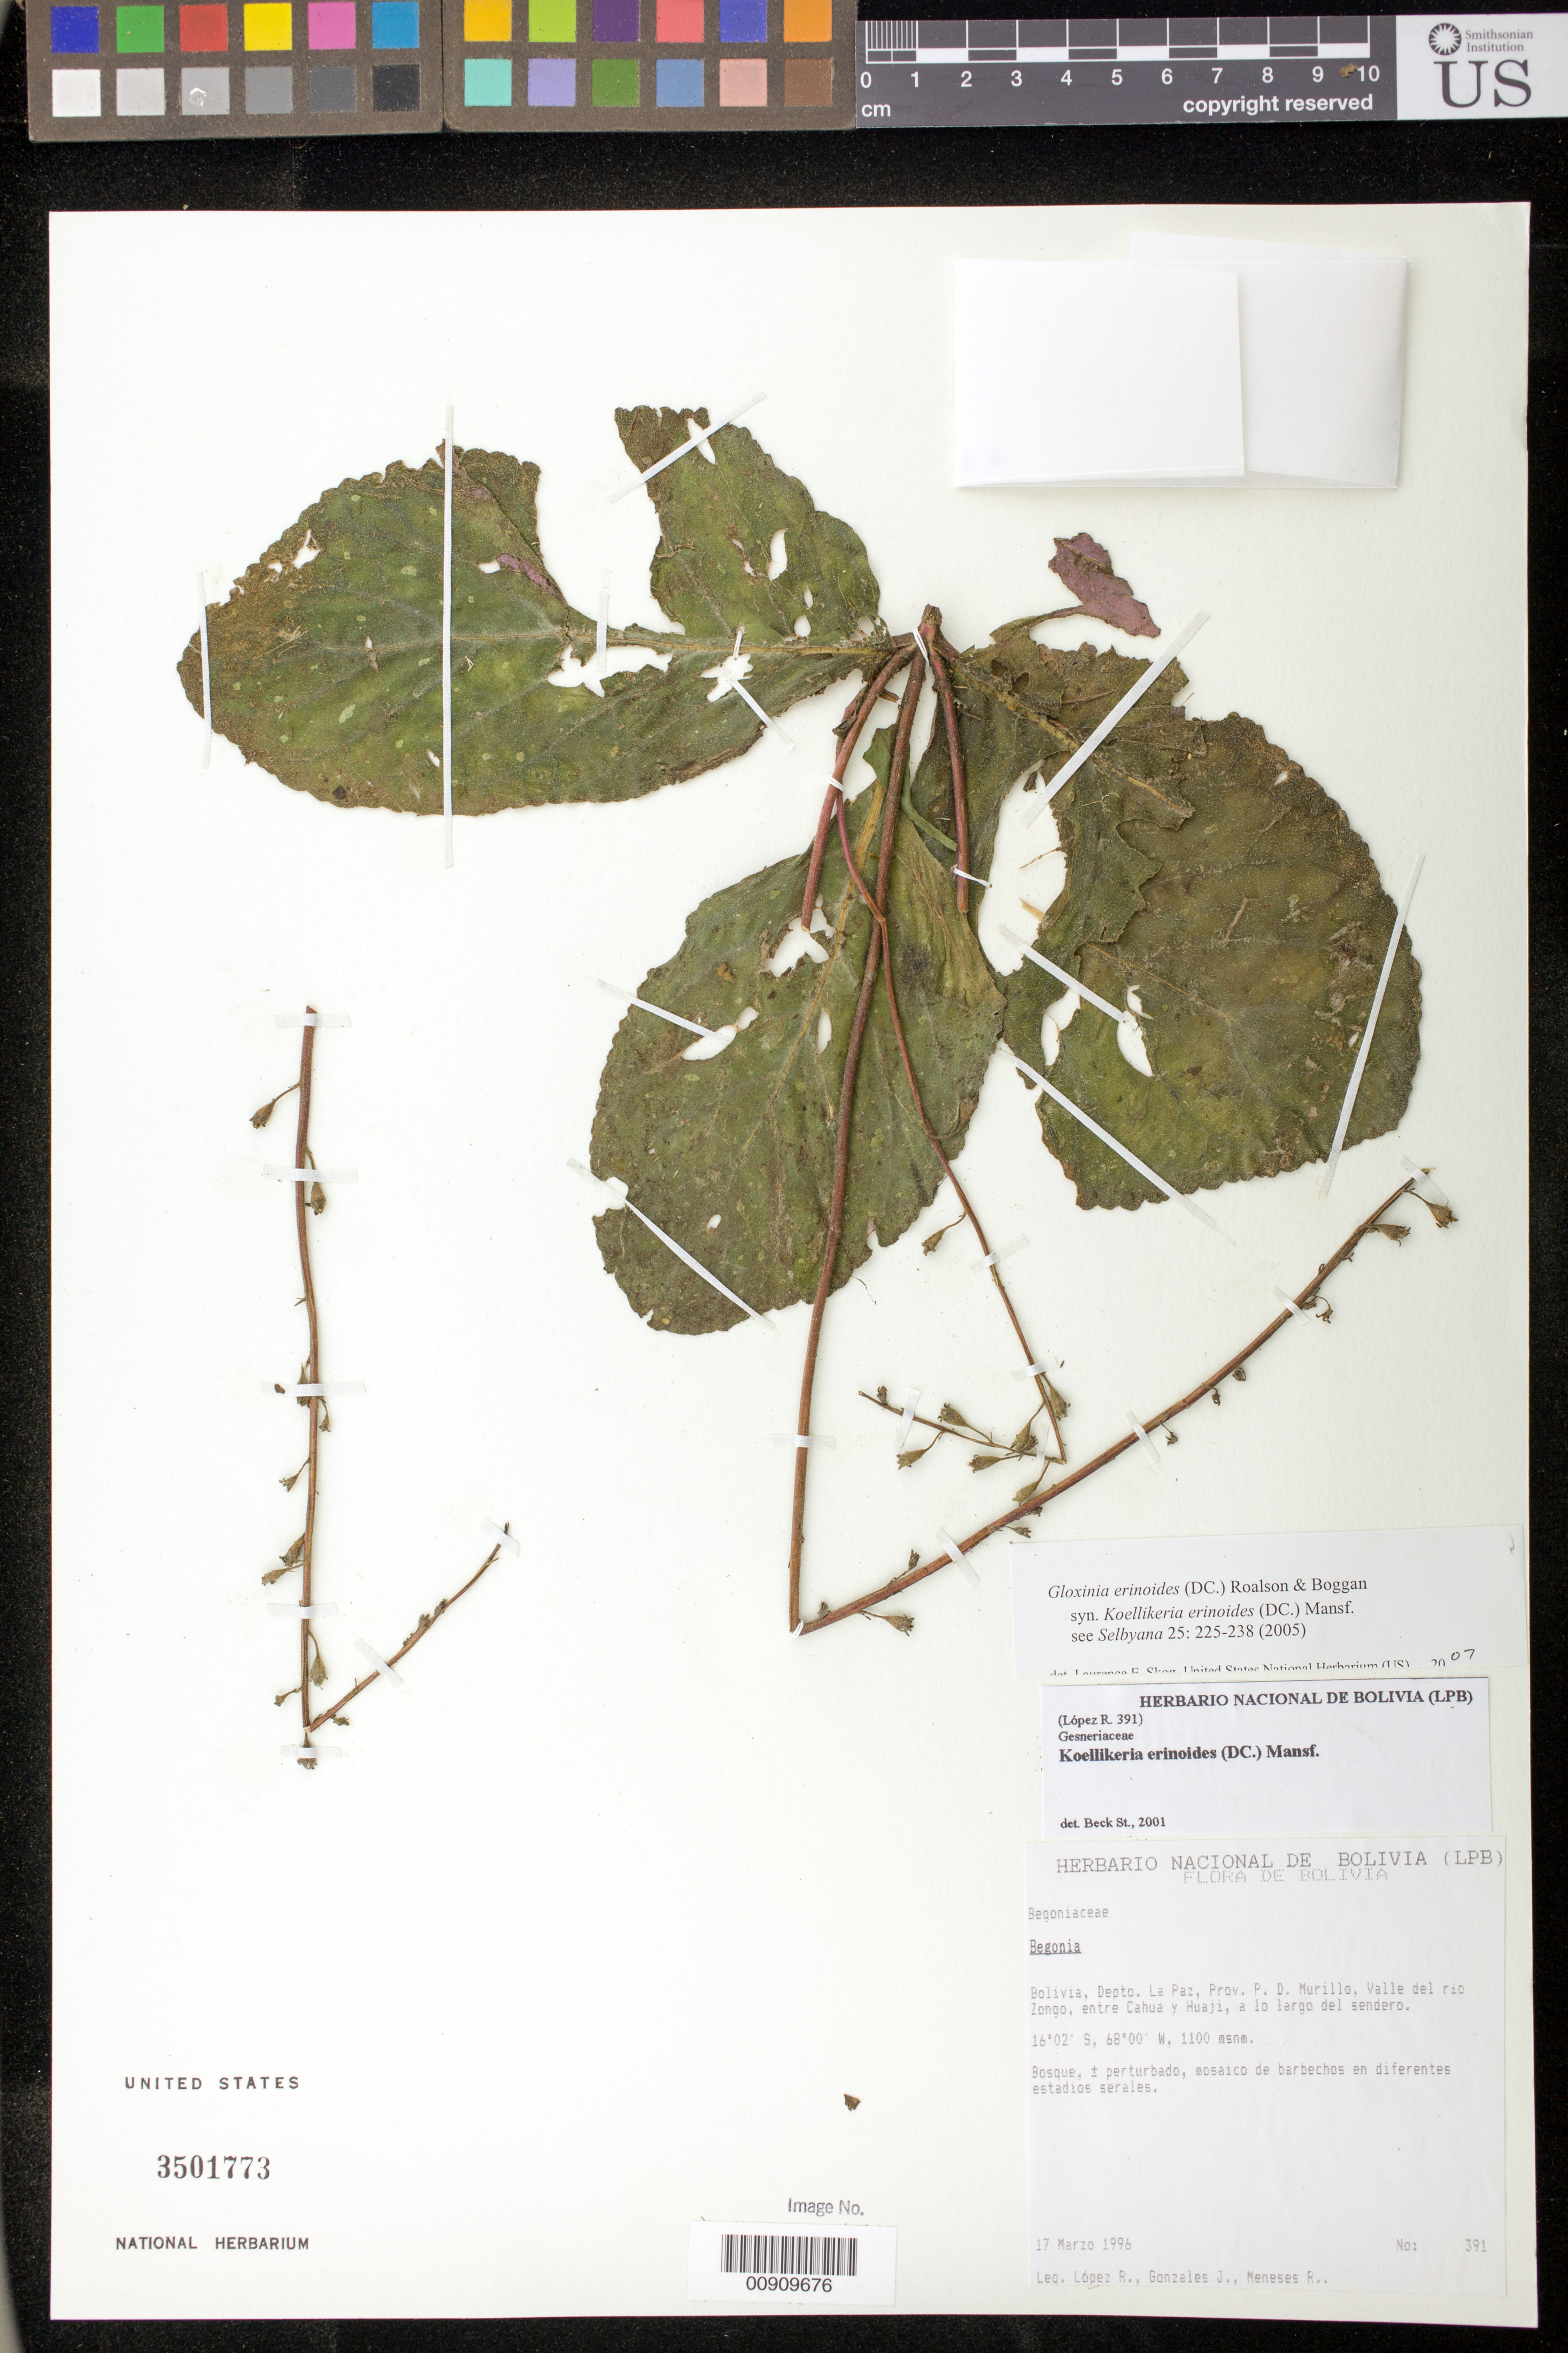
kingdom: Plantae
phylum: Tracheophyta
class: Magnoliopsida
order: Lamiales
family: Gesneriaceae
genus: Gloxinia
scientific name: Gloxinia erinoides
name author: (DC.) Roalson & Boggan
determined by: Skog, Laurence E.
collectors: R. Lopez, J. González & R. I. Meneses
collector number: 391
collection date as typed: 17 Mar 1996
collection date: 1996-03-17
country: Bolivia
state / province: La Paz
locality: Depto. La Paz, Prov. P.D. Murillo, Valle del rio Zongo, entre Cahua y Huaji, a lo largo del sendero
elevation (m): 1100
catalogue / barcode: US 3501773